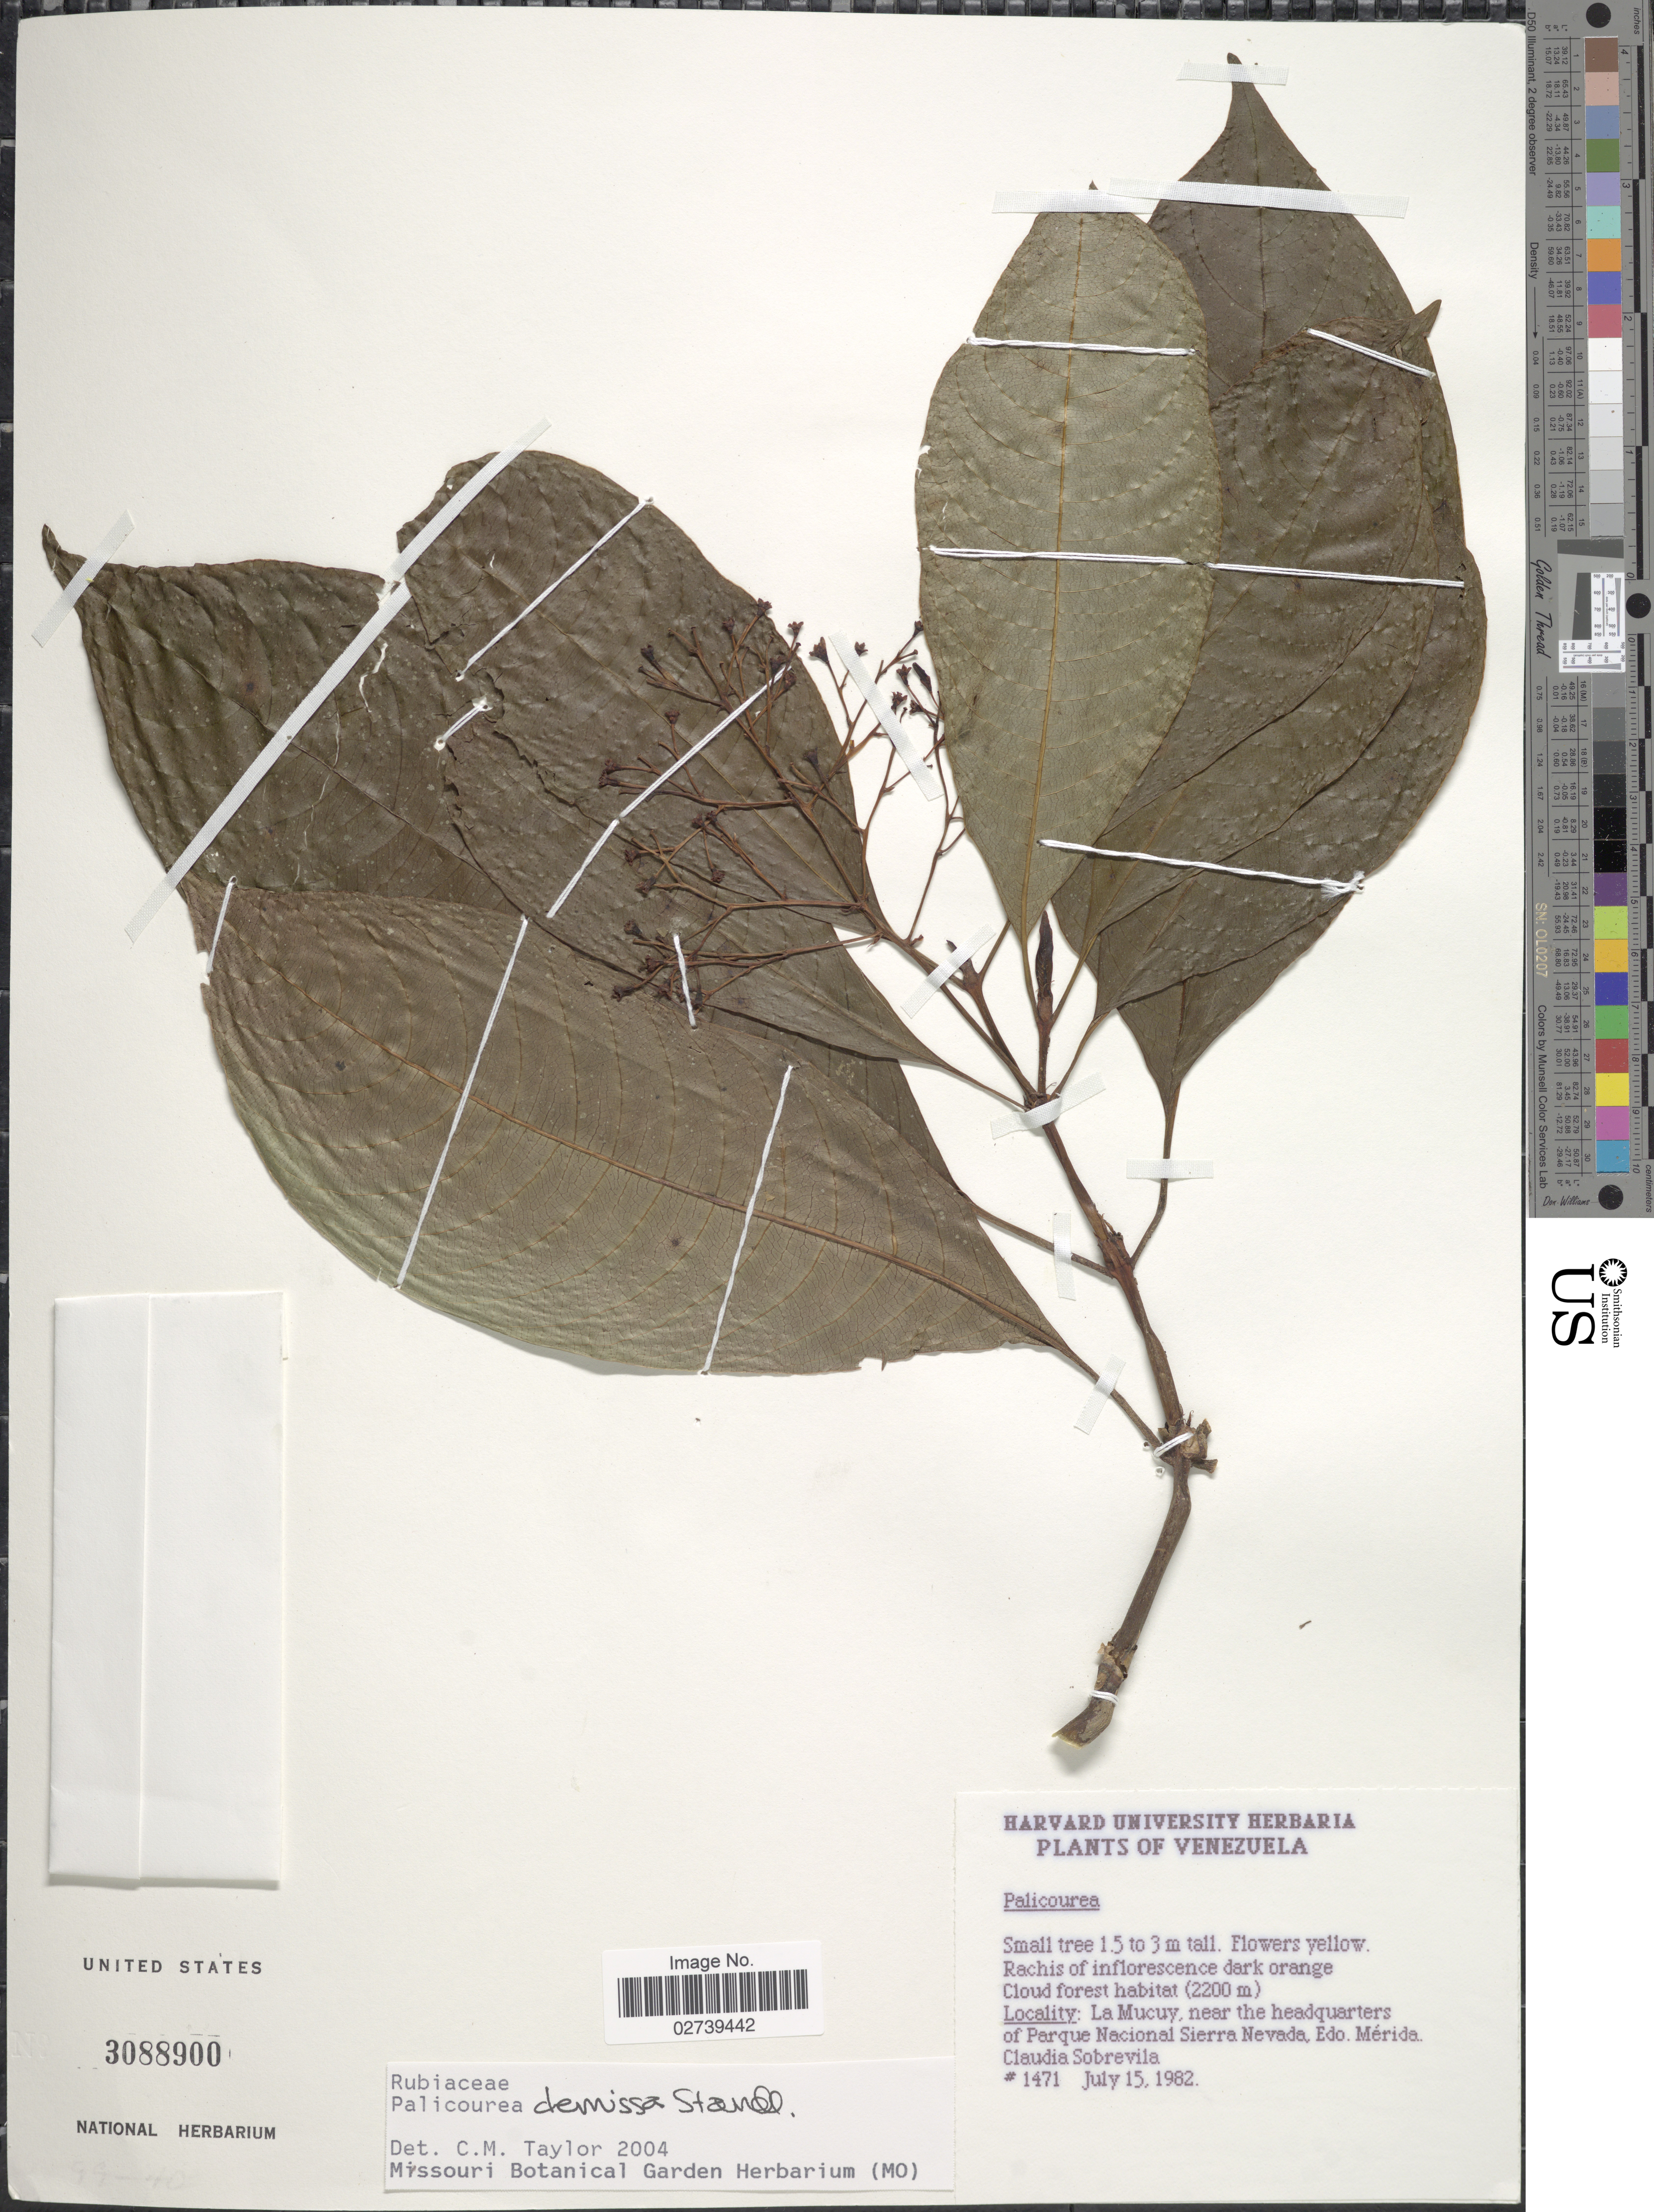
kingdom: Plantae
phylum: Tracheophyta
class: Magnoliopsida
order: Gentianales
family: Rubiaceae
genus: Palicourea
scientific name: Palicourea demissa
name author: Standl.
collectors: C. Sobrevila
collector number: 1471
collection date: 1982-07-15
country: Venezuela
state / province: Mérida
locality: La Mucuy, near the headquarters of Parque Nacional Sierra Nevada.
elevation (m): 2200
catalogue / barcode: US 3088900